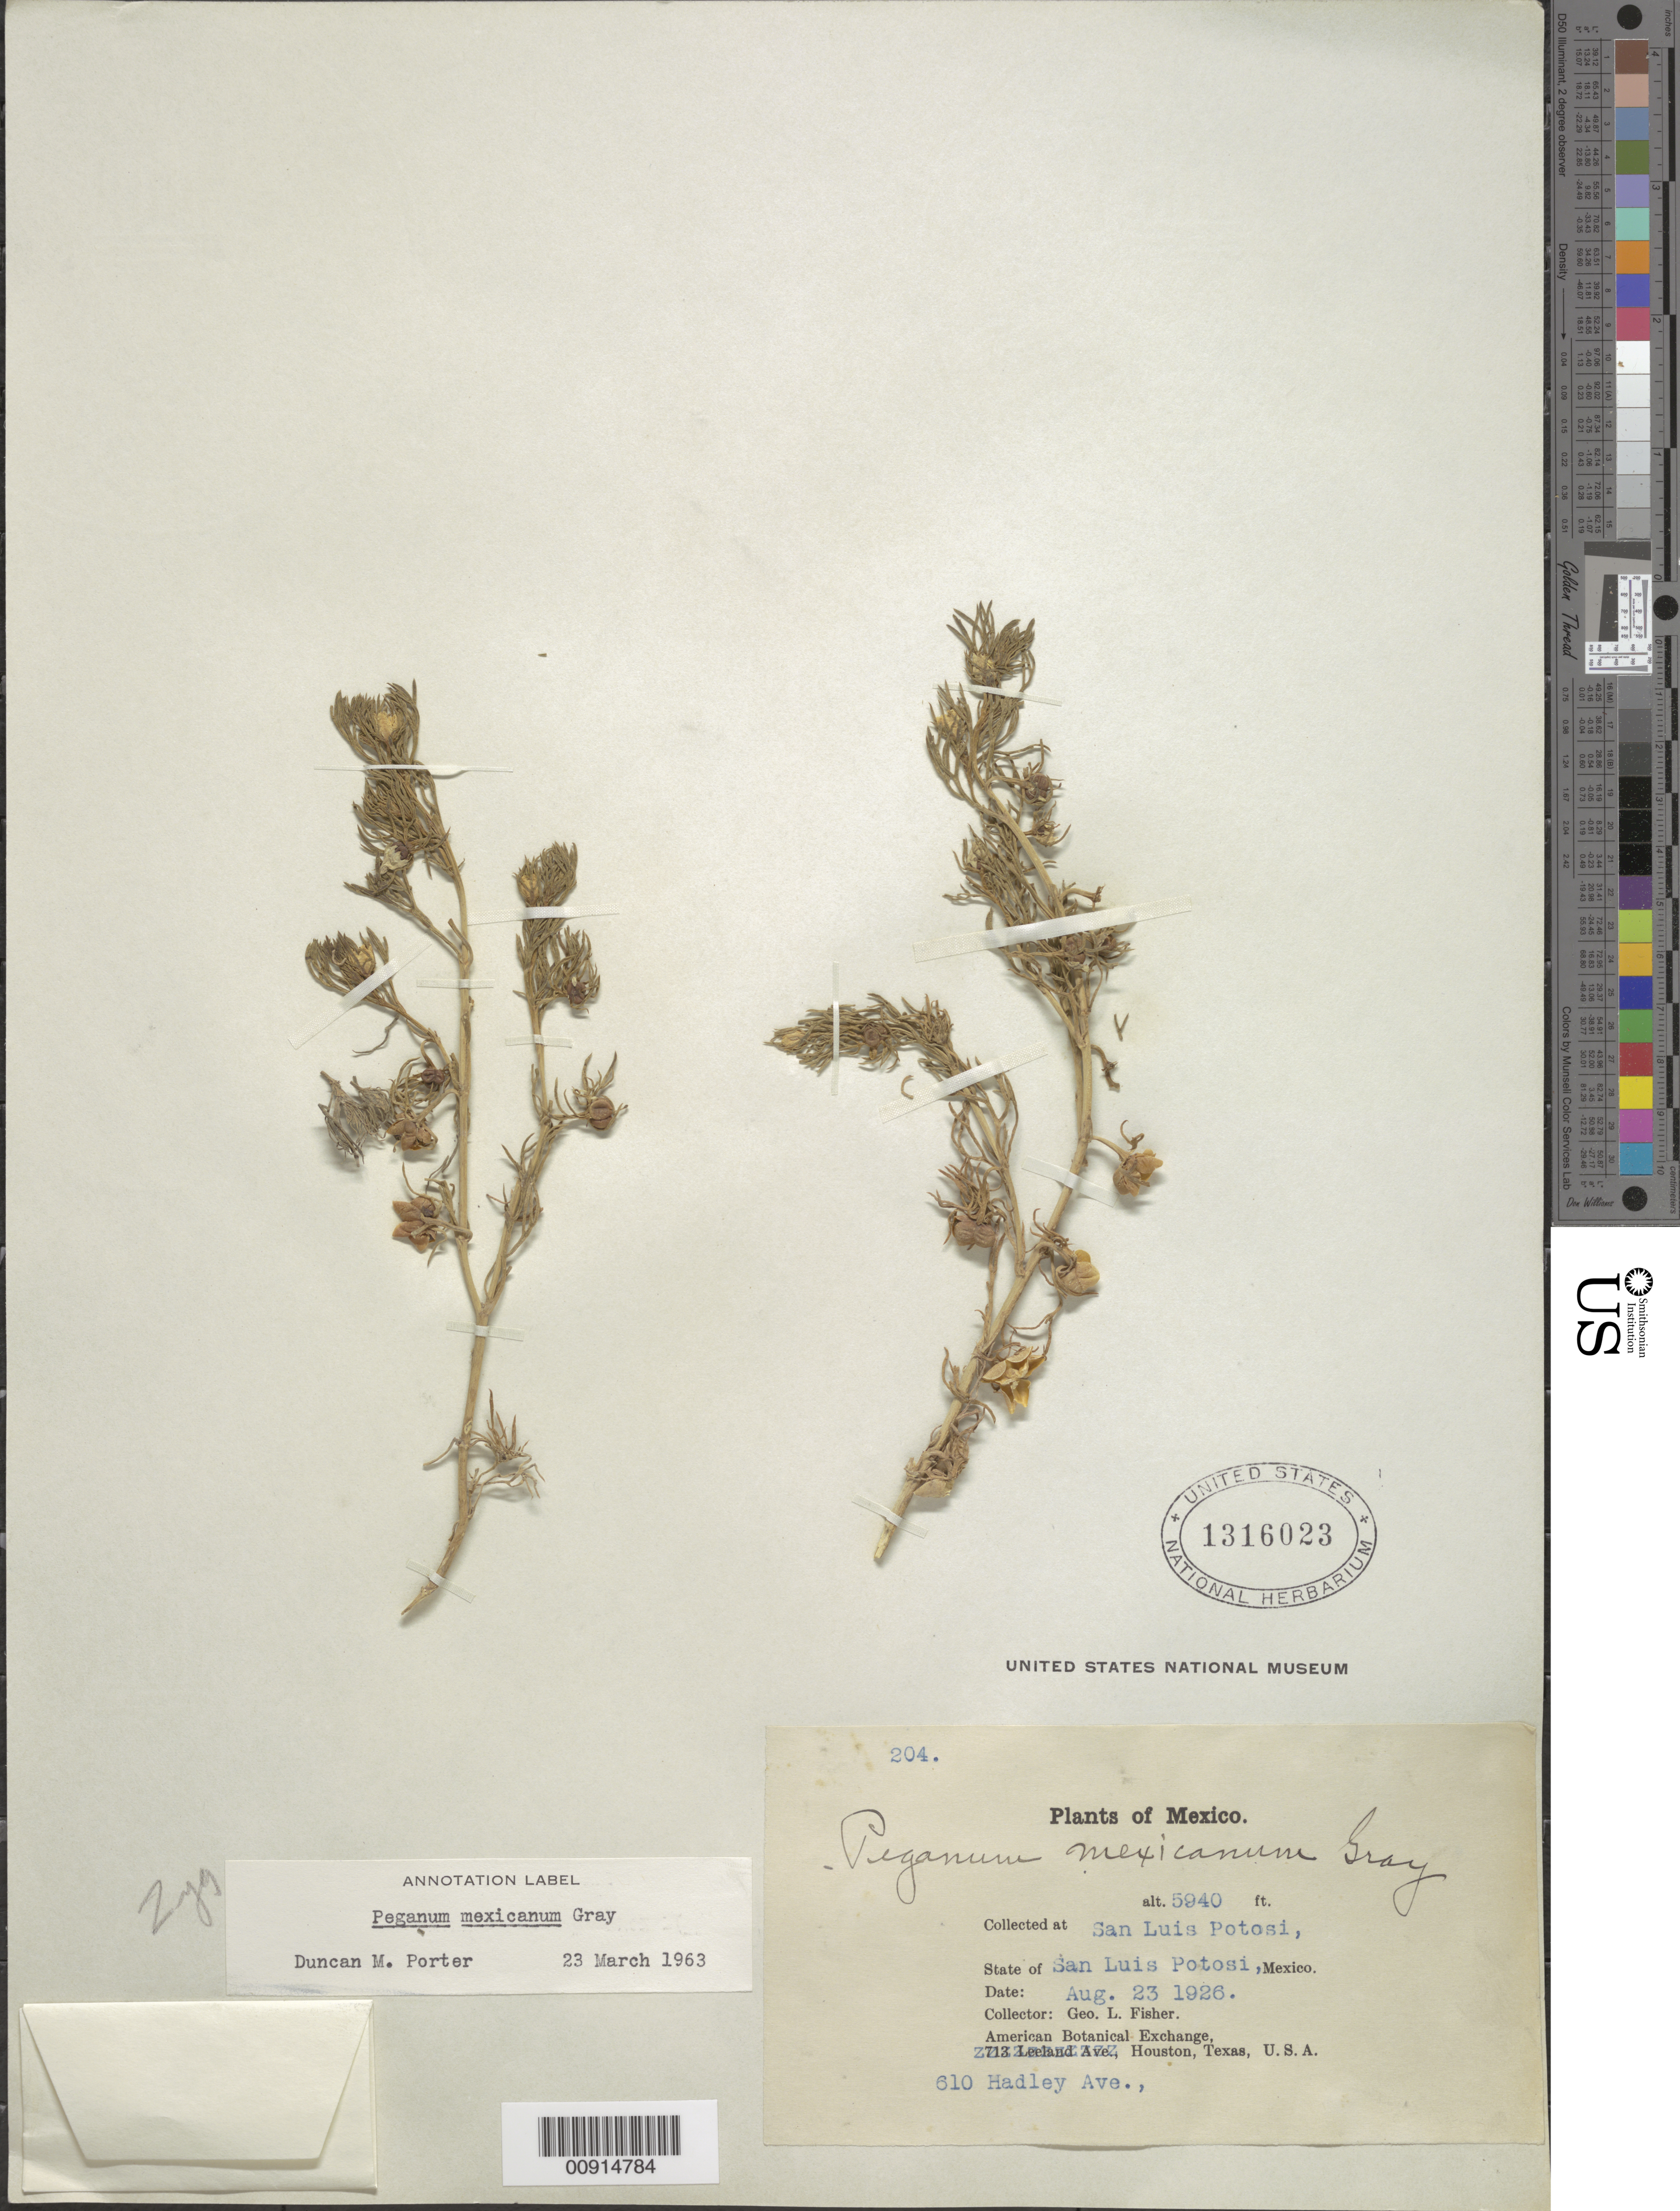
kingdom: Plantae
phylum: Tracheophyta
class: Magnoliopsida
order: Sapindales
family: Tetradiclidaceae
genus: Peganum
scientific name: Peganum mexicanum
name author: A. Gray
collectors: G. L. Fisher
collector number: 204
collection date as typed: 23 Aug 1926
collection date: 1926-08-23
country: Mexico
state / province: San Luis Potosí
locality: San Luis Potosí, State of San Luis Potosí.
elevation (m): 1811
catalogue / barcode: US 1316023